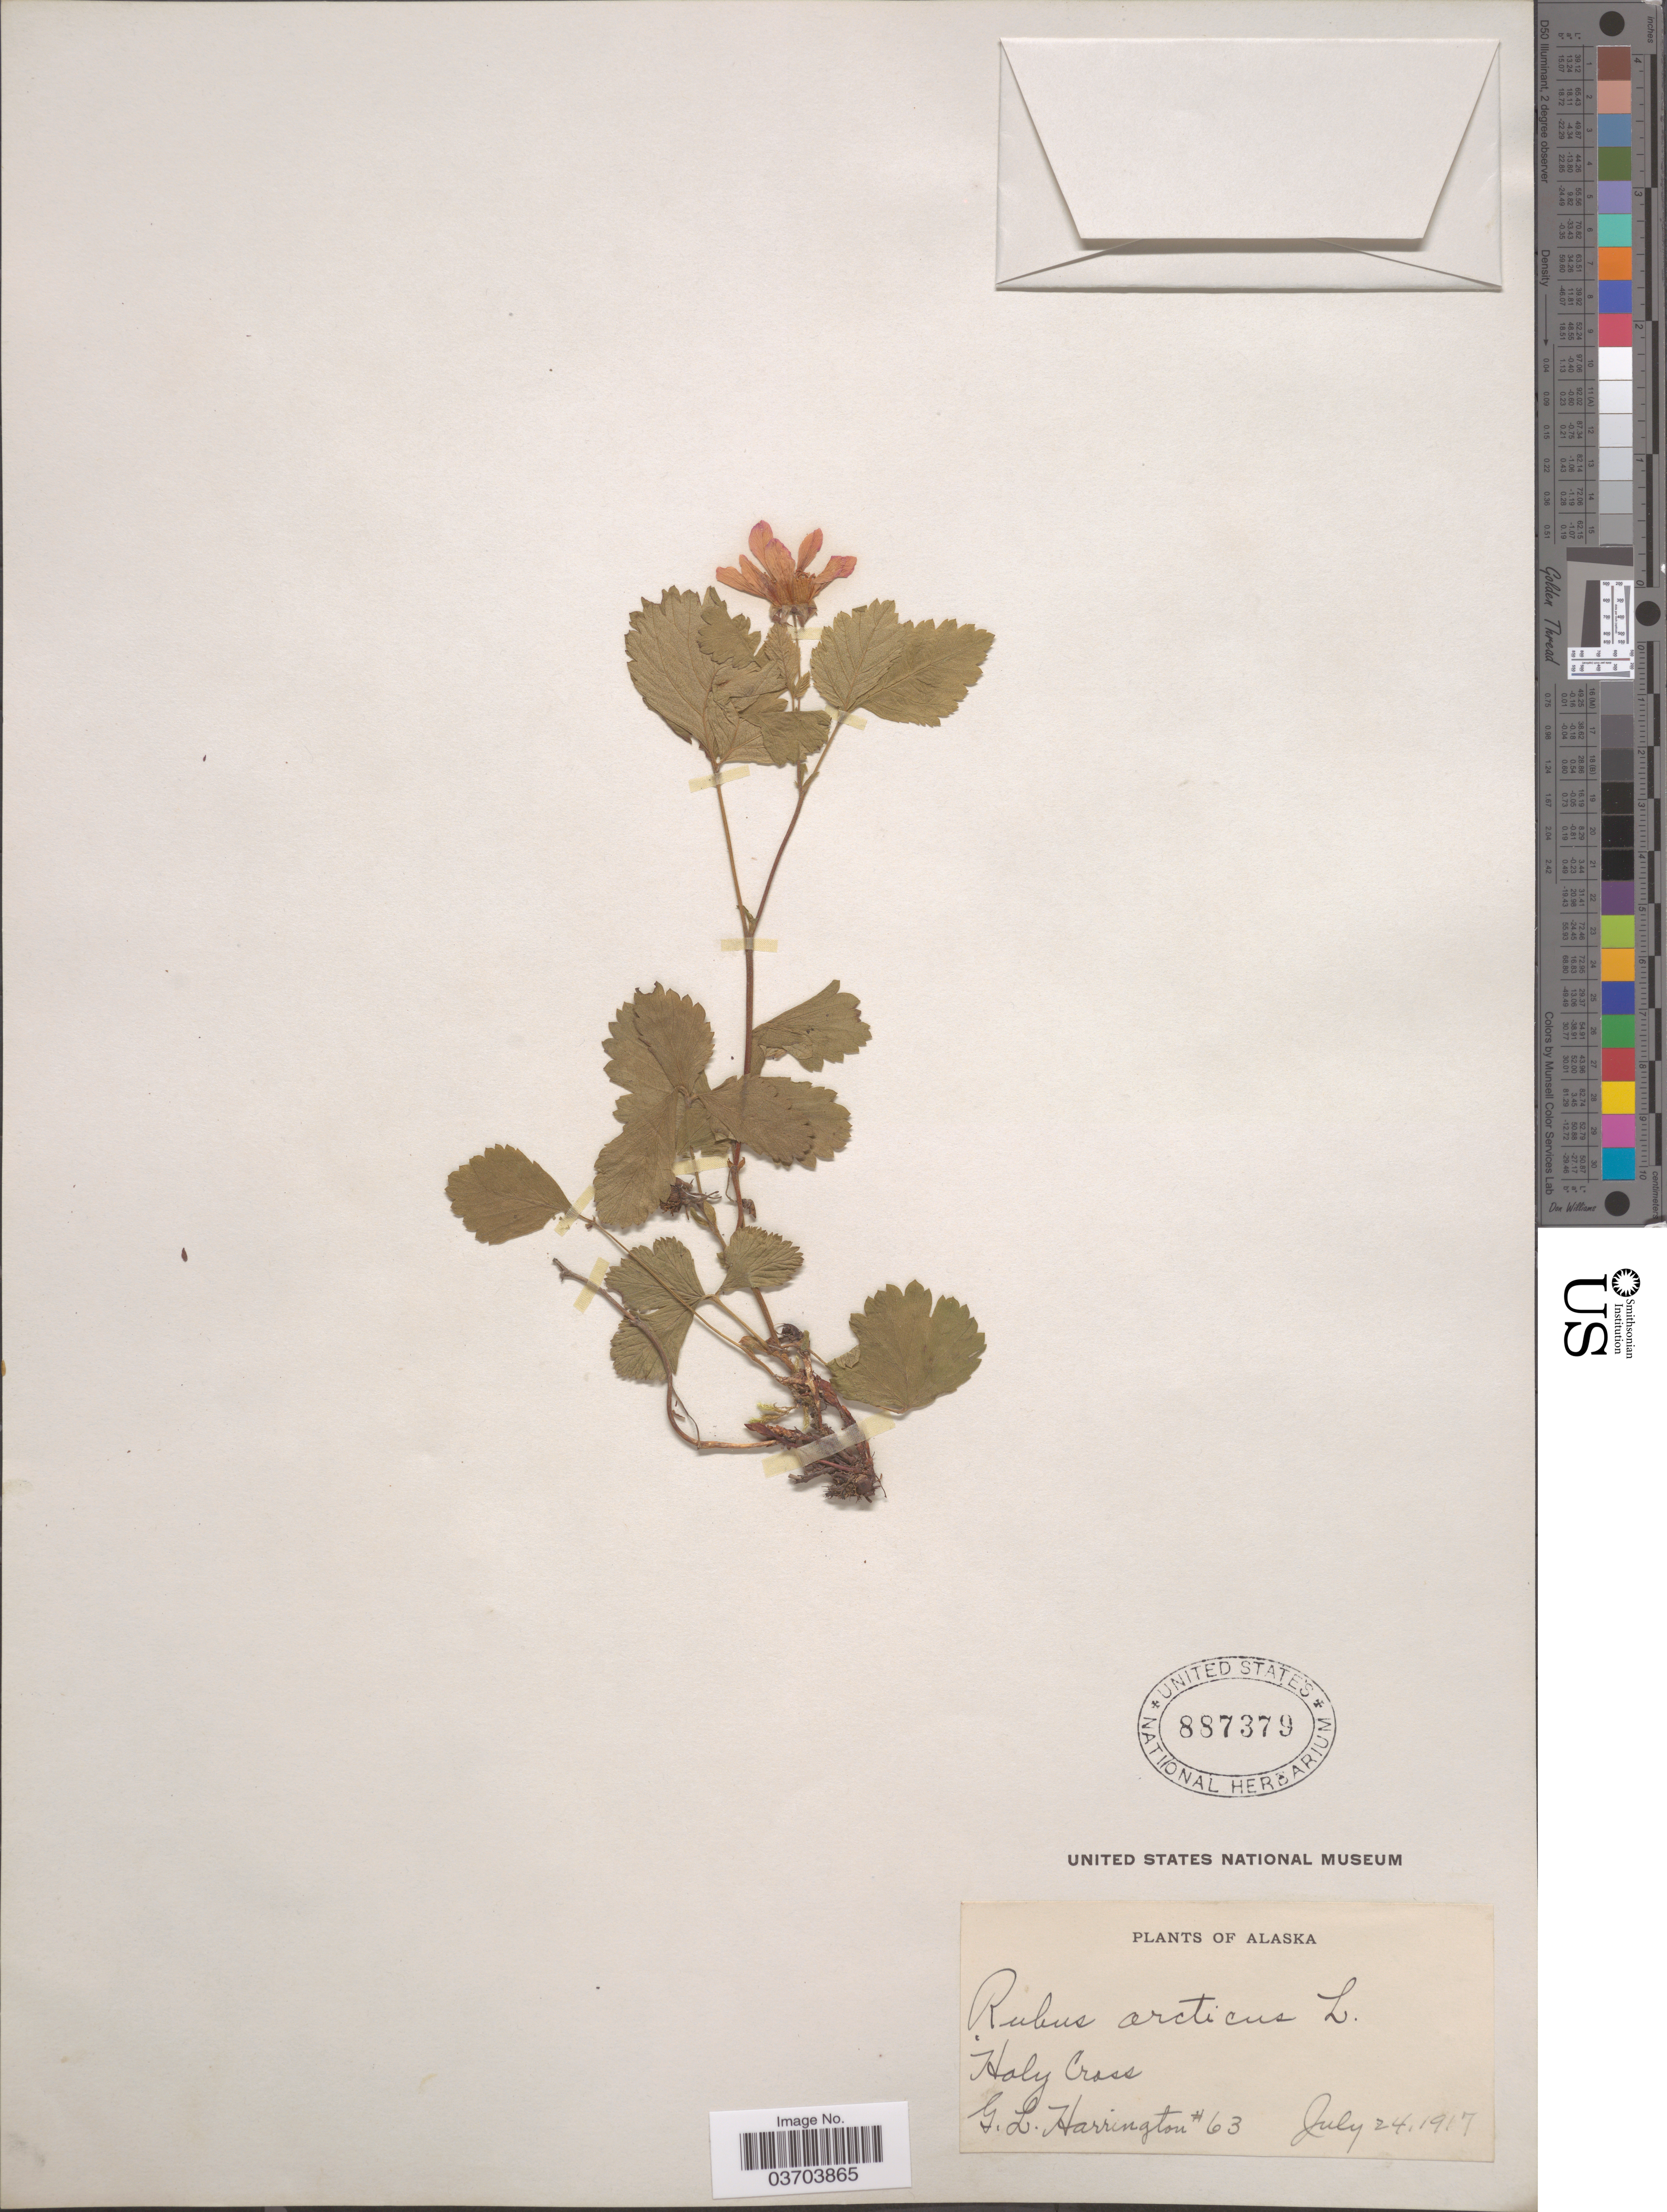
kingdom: Plantae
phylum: Tracheophyta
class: Magnoliopsida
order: Rosales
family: Rosaceae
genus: Rubus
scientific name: Rubus acaulis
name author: Michx.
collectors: G. Harrington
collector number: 63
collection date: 1917-07-24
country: United States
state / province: Alaska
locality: Holy Cross.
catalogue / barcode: US 887379